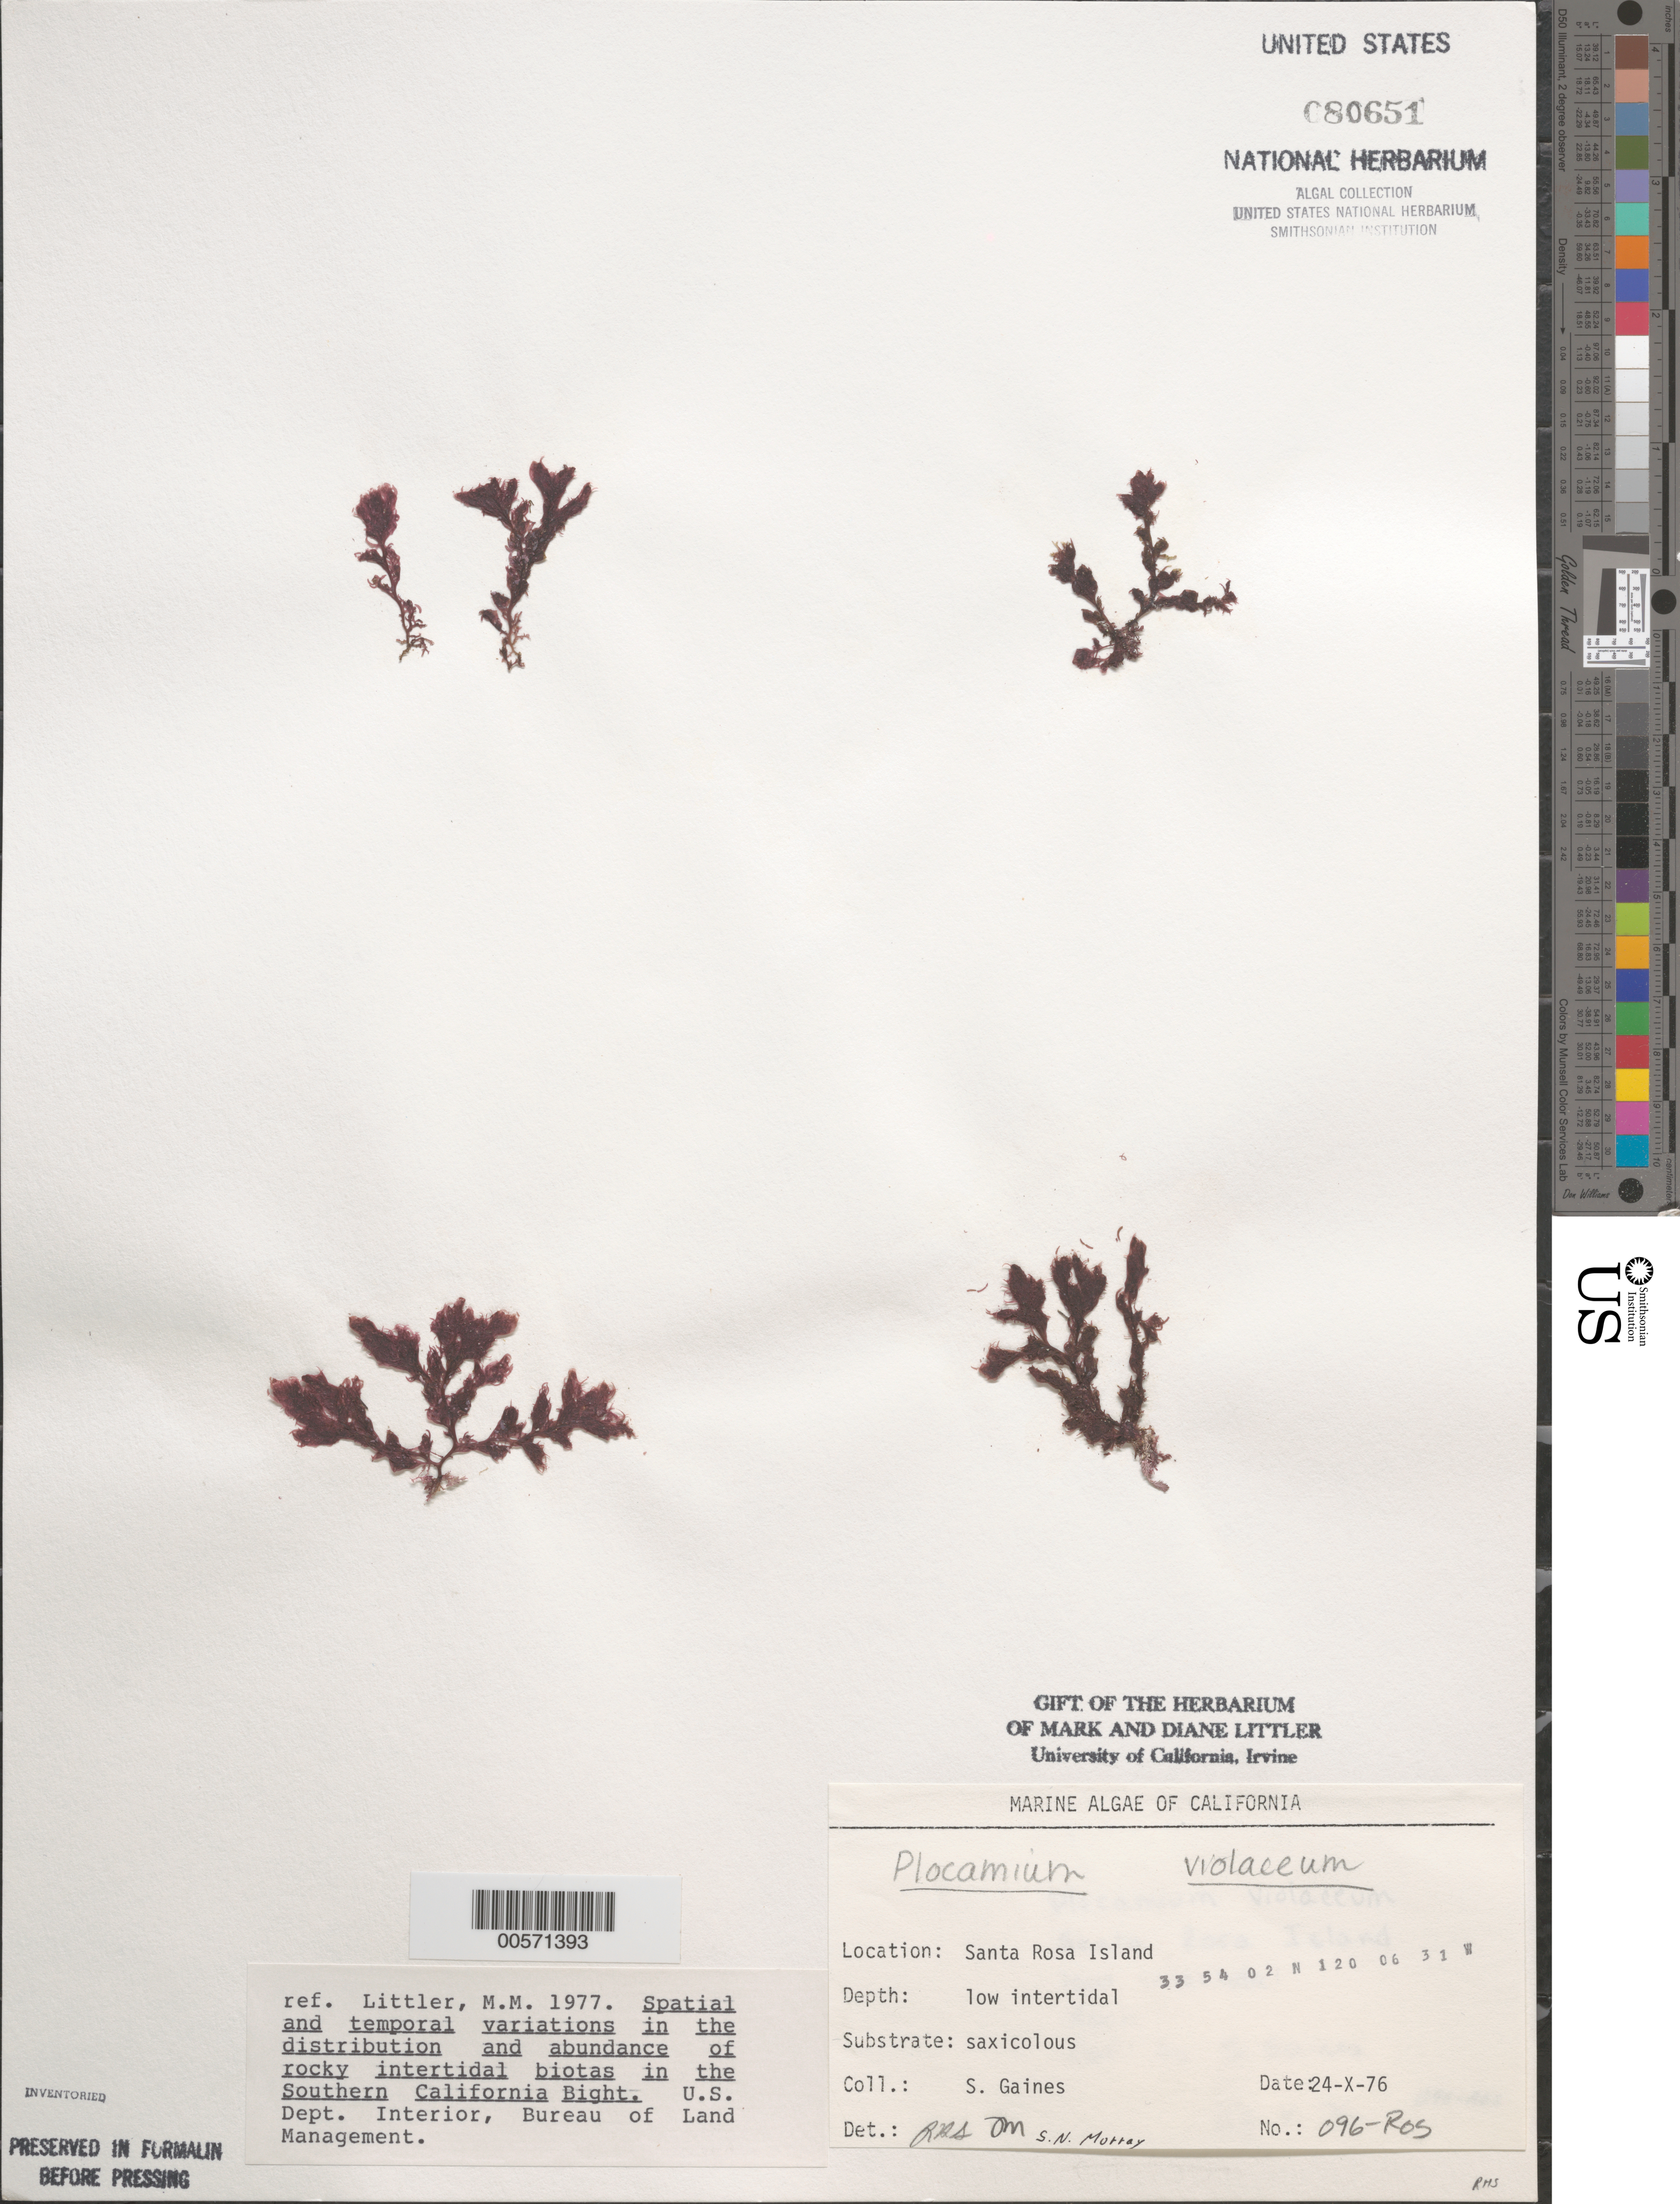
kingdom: Plantae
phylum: Rhodophyta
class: Florideophyceae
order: Plocamiales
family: Plocamiaceae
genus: Plocamium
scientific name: Plocamium violaceum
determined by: Sims, Robert H.; Murray, S. N.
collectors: S. Gaines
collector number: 096-ros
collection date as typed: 24 Oct 1976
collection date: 1976-10-24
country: United States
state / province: California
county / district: Santa Barbara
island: Santa Rosa Island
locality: Johnson's Lee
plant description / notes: BLM-SOCALBIGHT Rocky Intertidal Survey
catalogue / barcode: US 80651